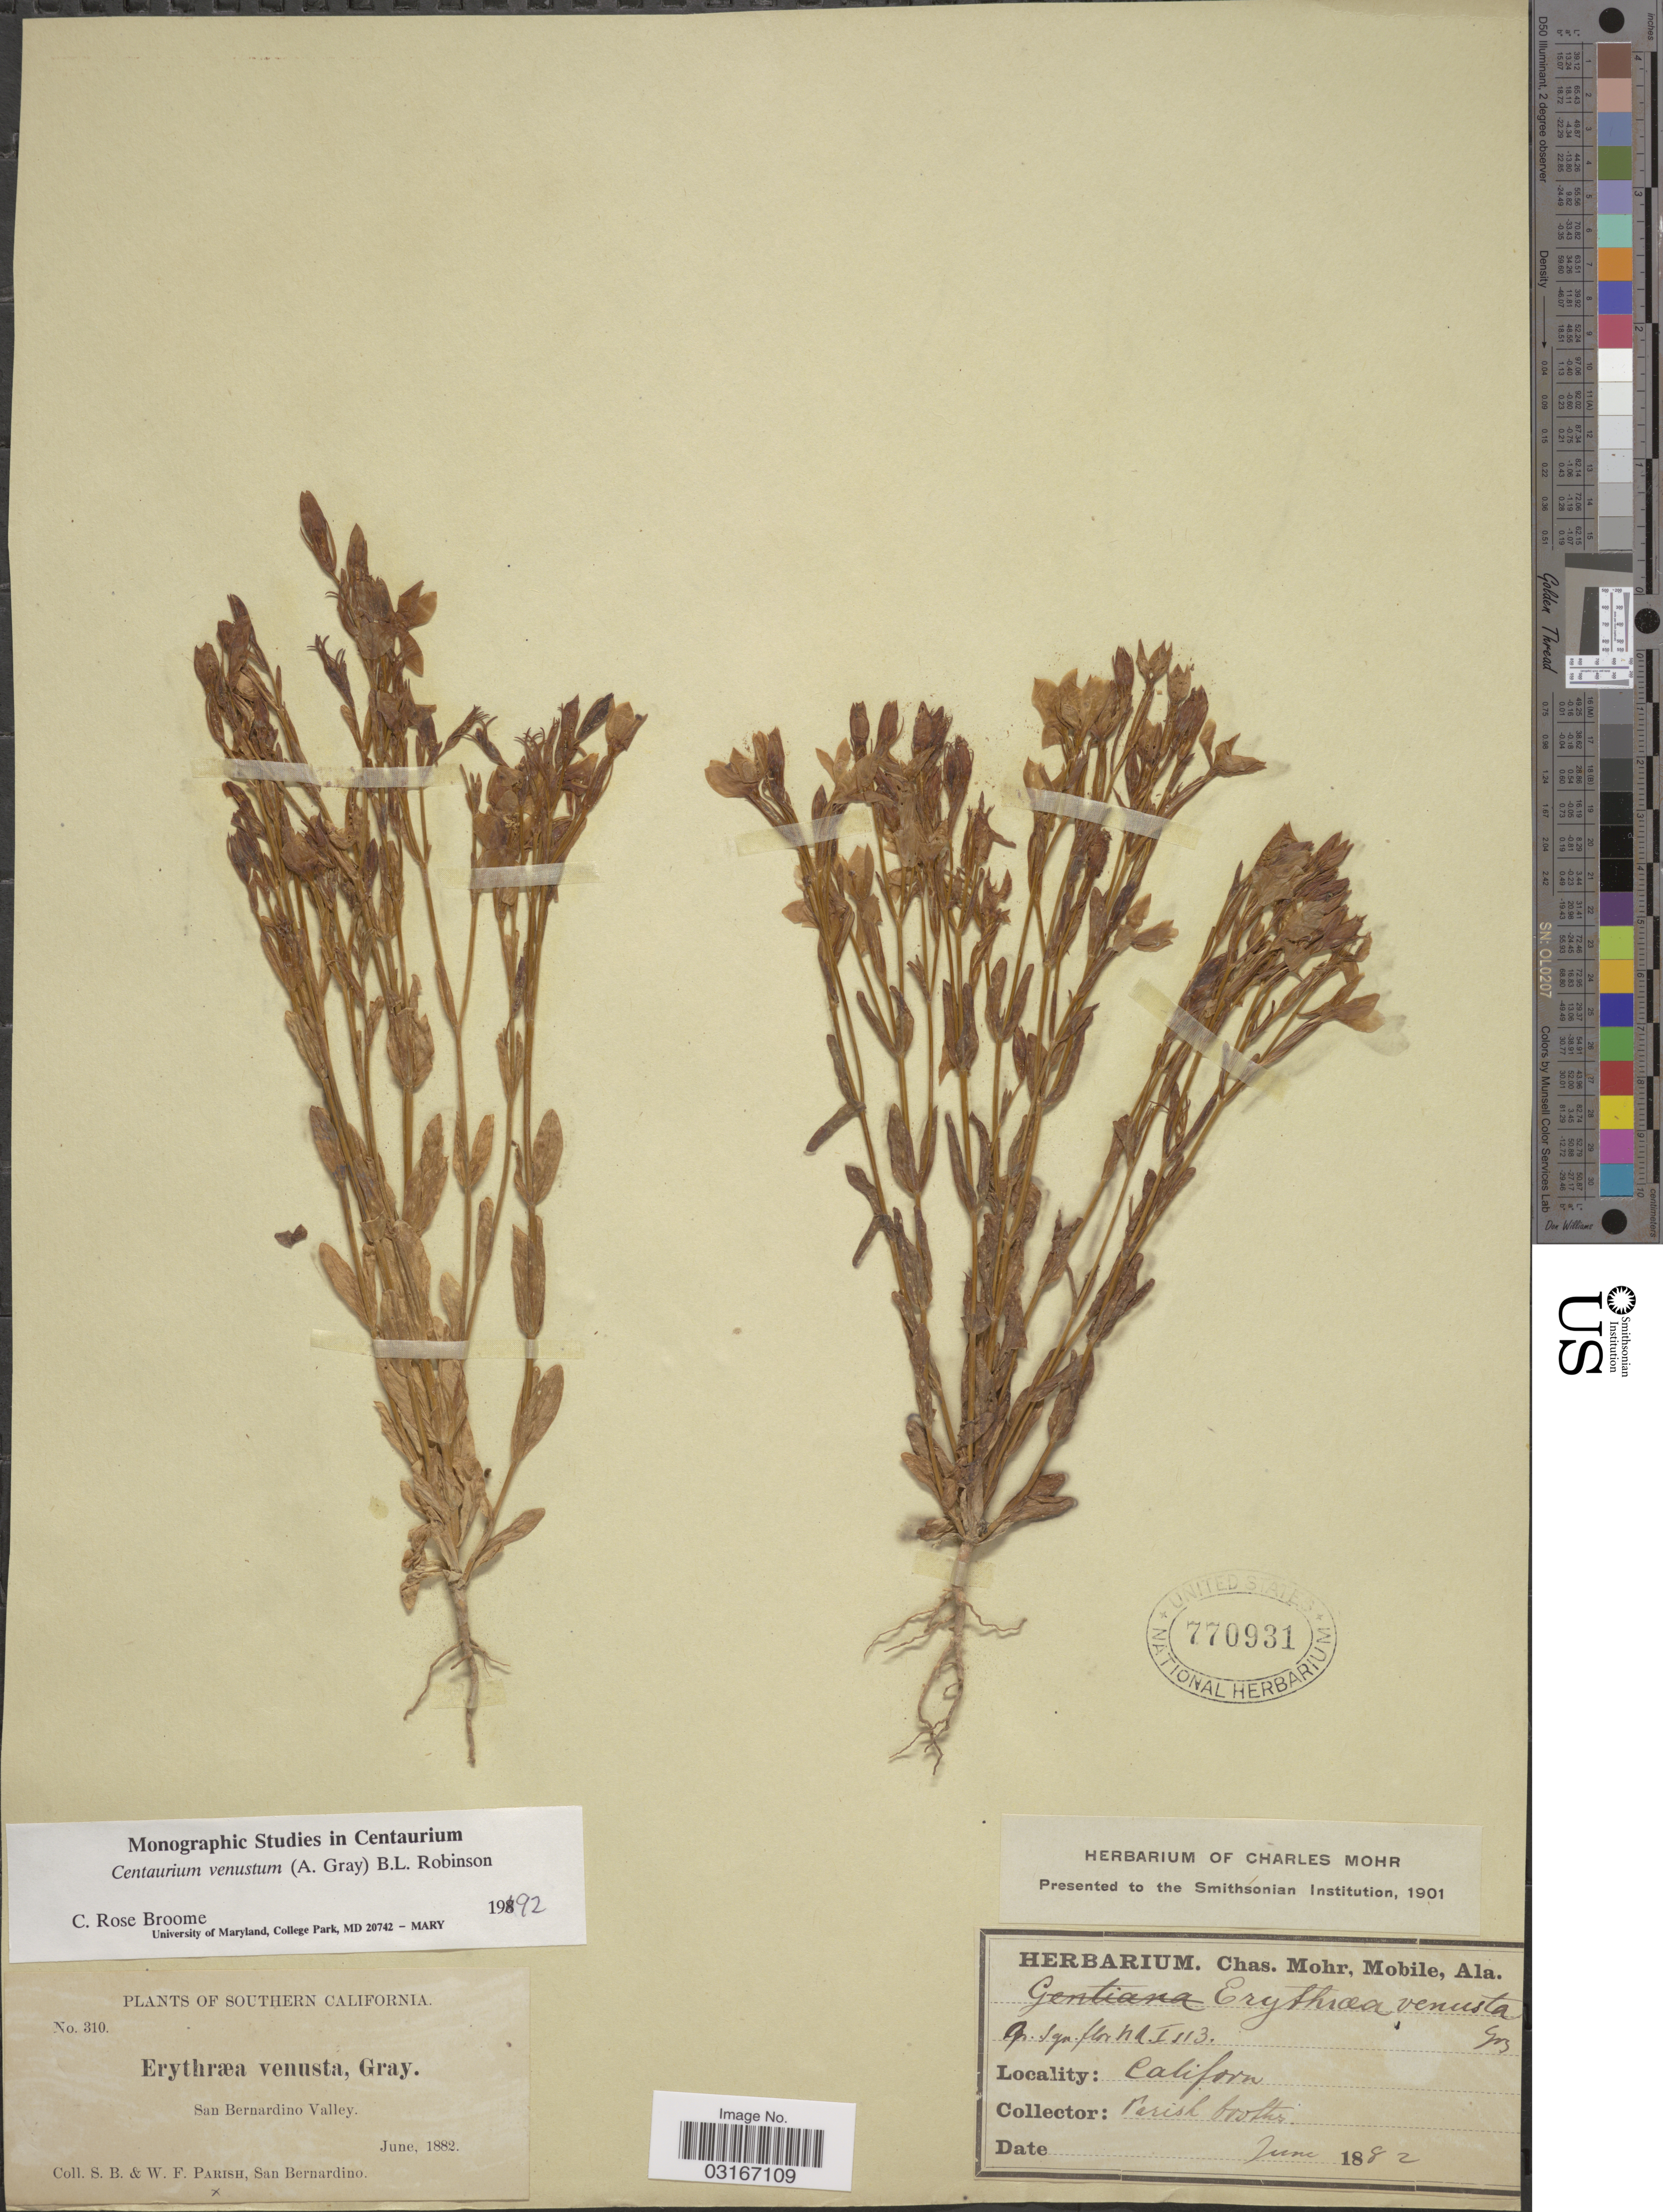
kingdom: Plantae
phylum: Tracheophyta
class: Magnoliopsida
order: Gentianales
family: Gentianaceae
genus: Centaurium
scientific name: Centaurium venustum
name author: (A. Gray) B.L. Rob.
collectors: S. B. Parish & W. F. Parish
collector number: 310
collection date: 1882-06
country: United States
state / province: California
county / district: San Bernardino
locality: Southern California. San Bernardino Valley.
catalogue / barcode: US 770931